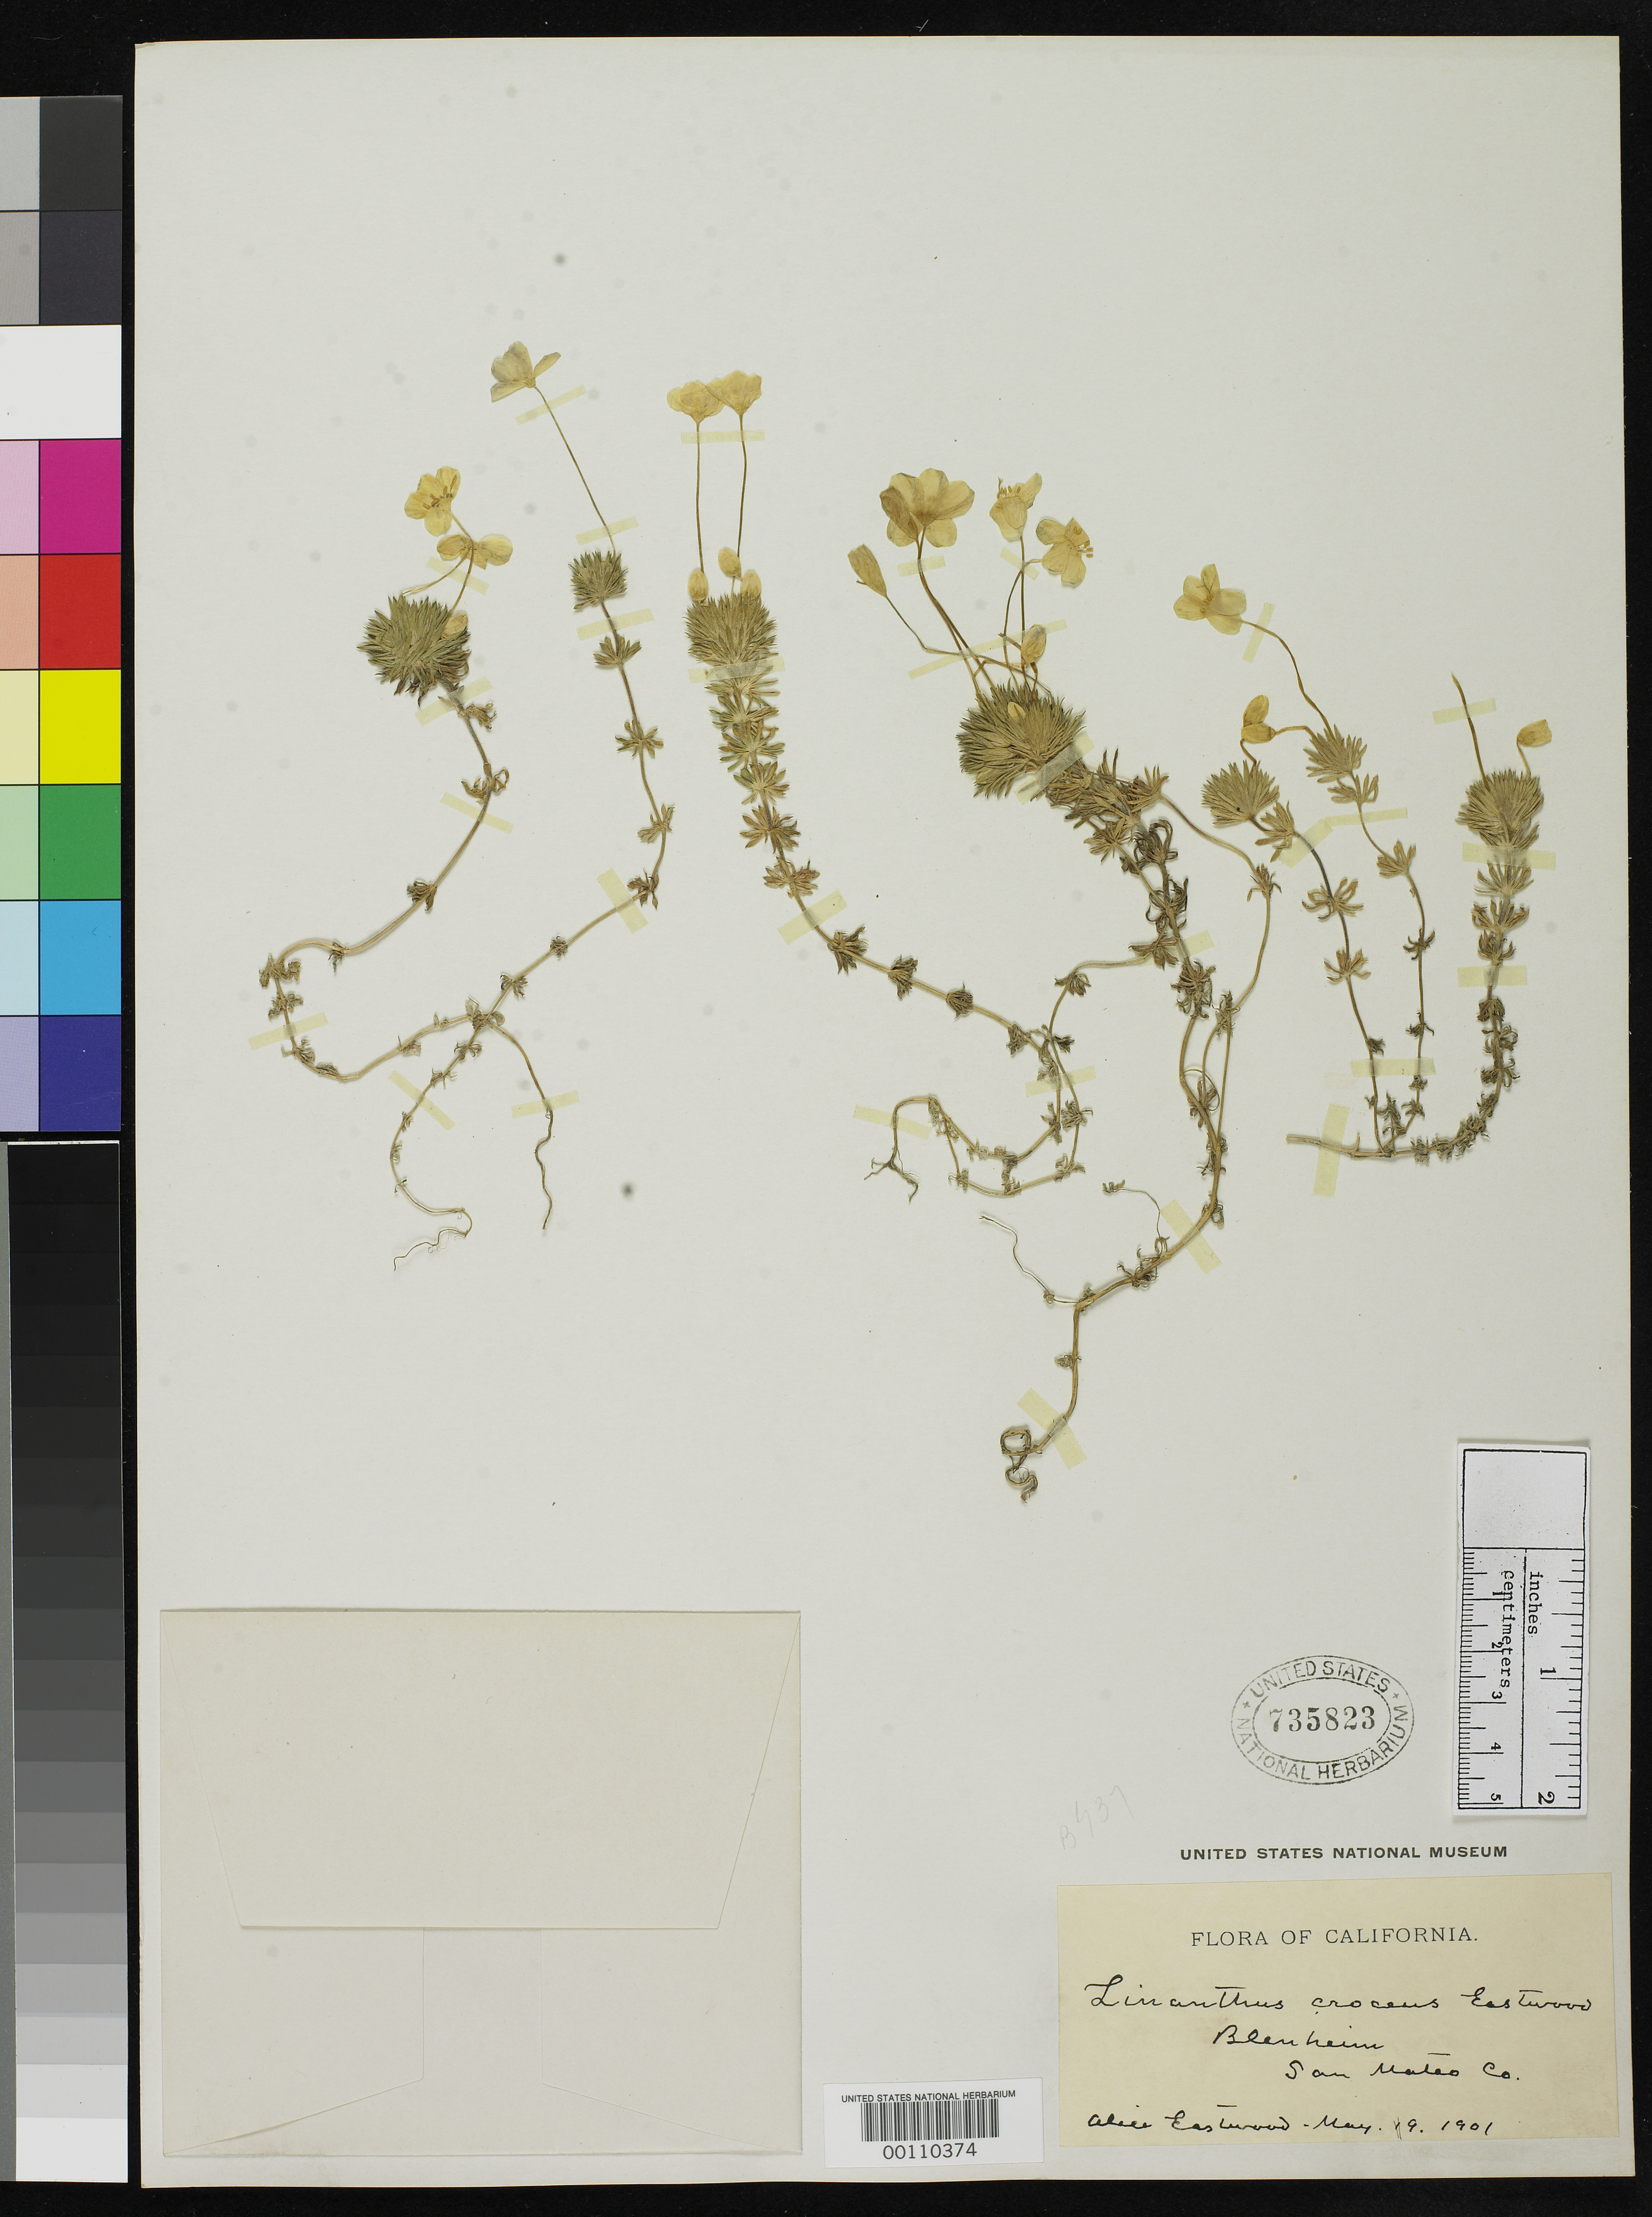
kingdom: Plantae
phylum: Tracheophyta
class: Magnoliopsida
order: Ericales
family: Polemoniaceae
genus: Linanthus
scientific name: Linanthus croceus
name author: Eastw.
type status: Isotype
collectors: A. Eastwood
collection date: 1901-05-19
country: United States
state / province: California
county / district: San Mateo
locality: Near Pt. San Pedro.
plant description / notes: Protologue cites collection date of 9 May; label on specimen originally 19 May, with "1" crossed out at some later date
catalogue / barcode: US 735823